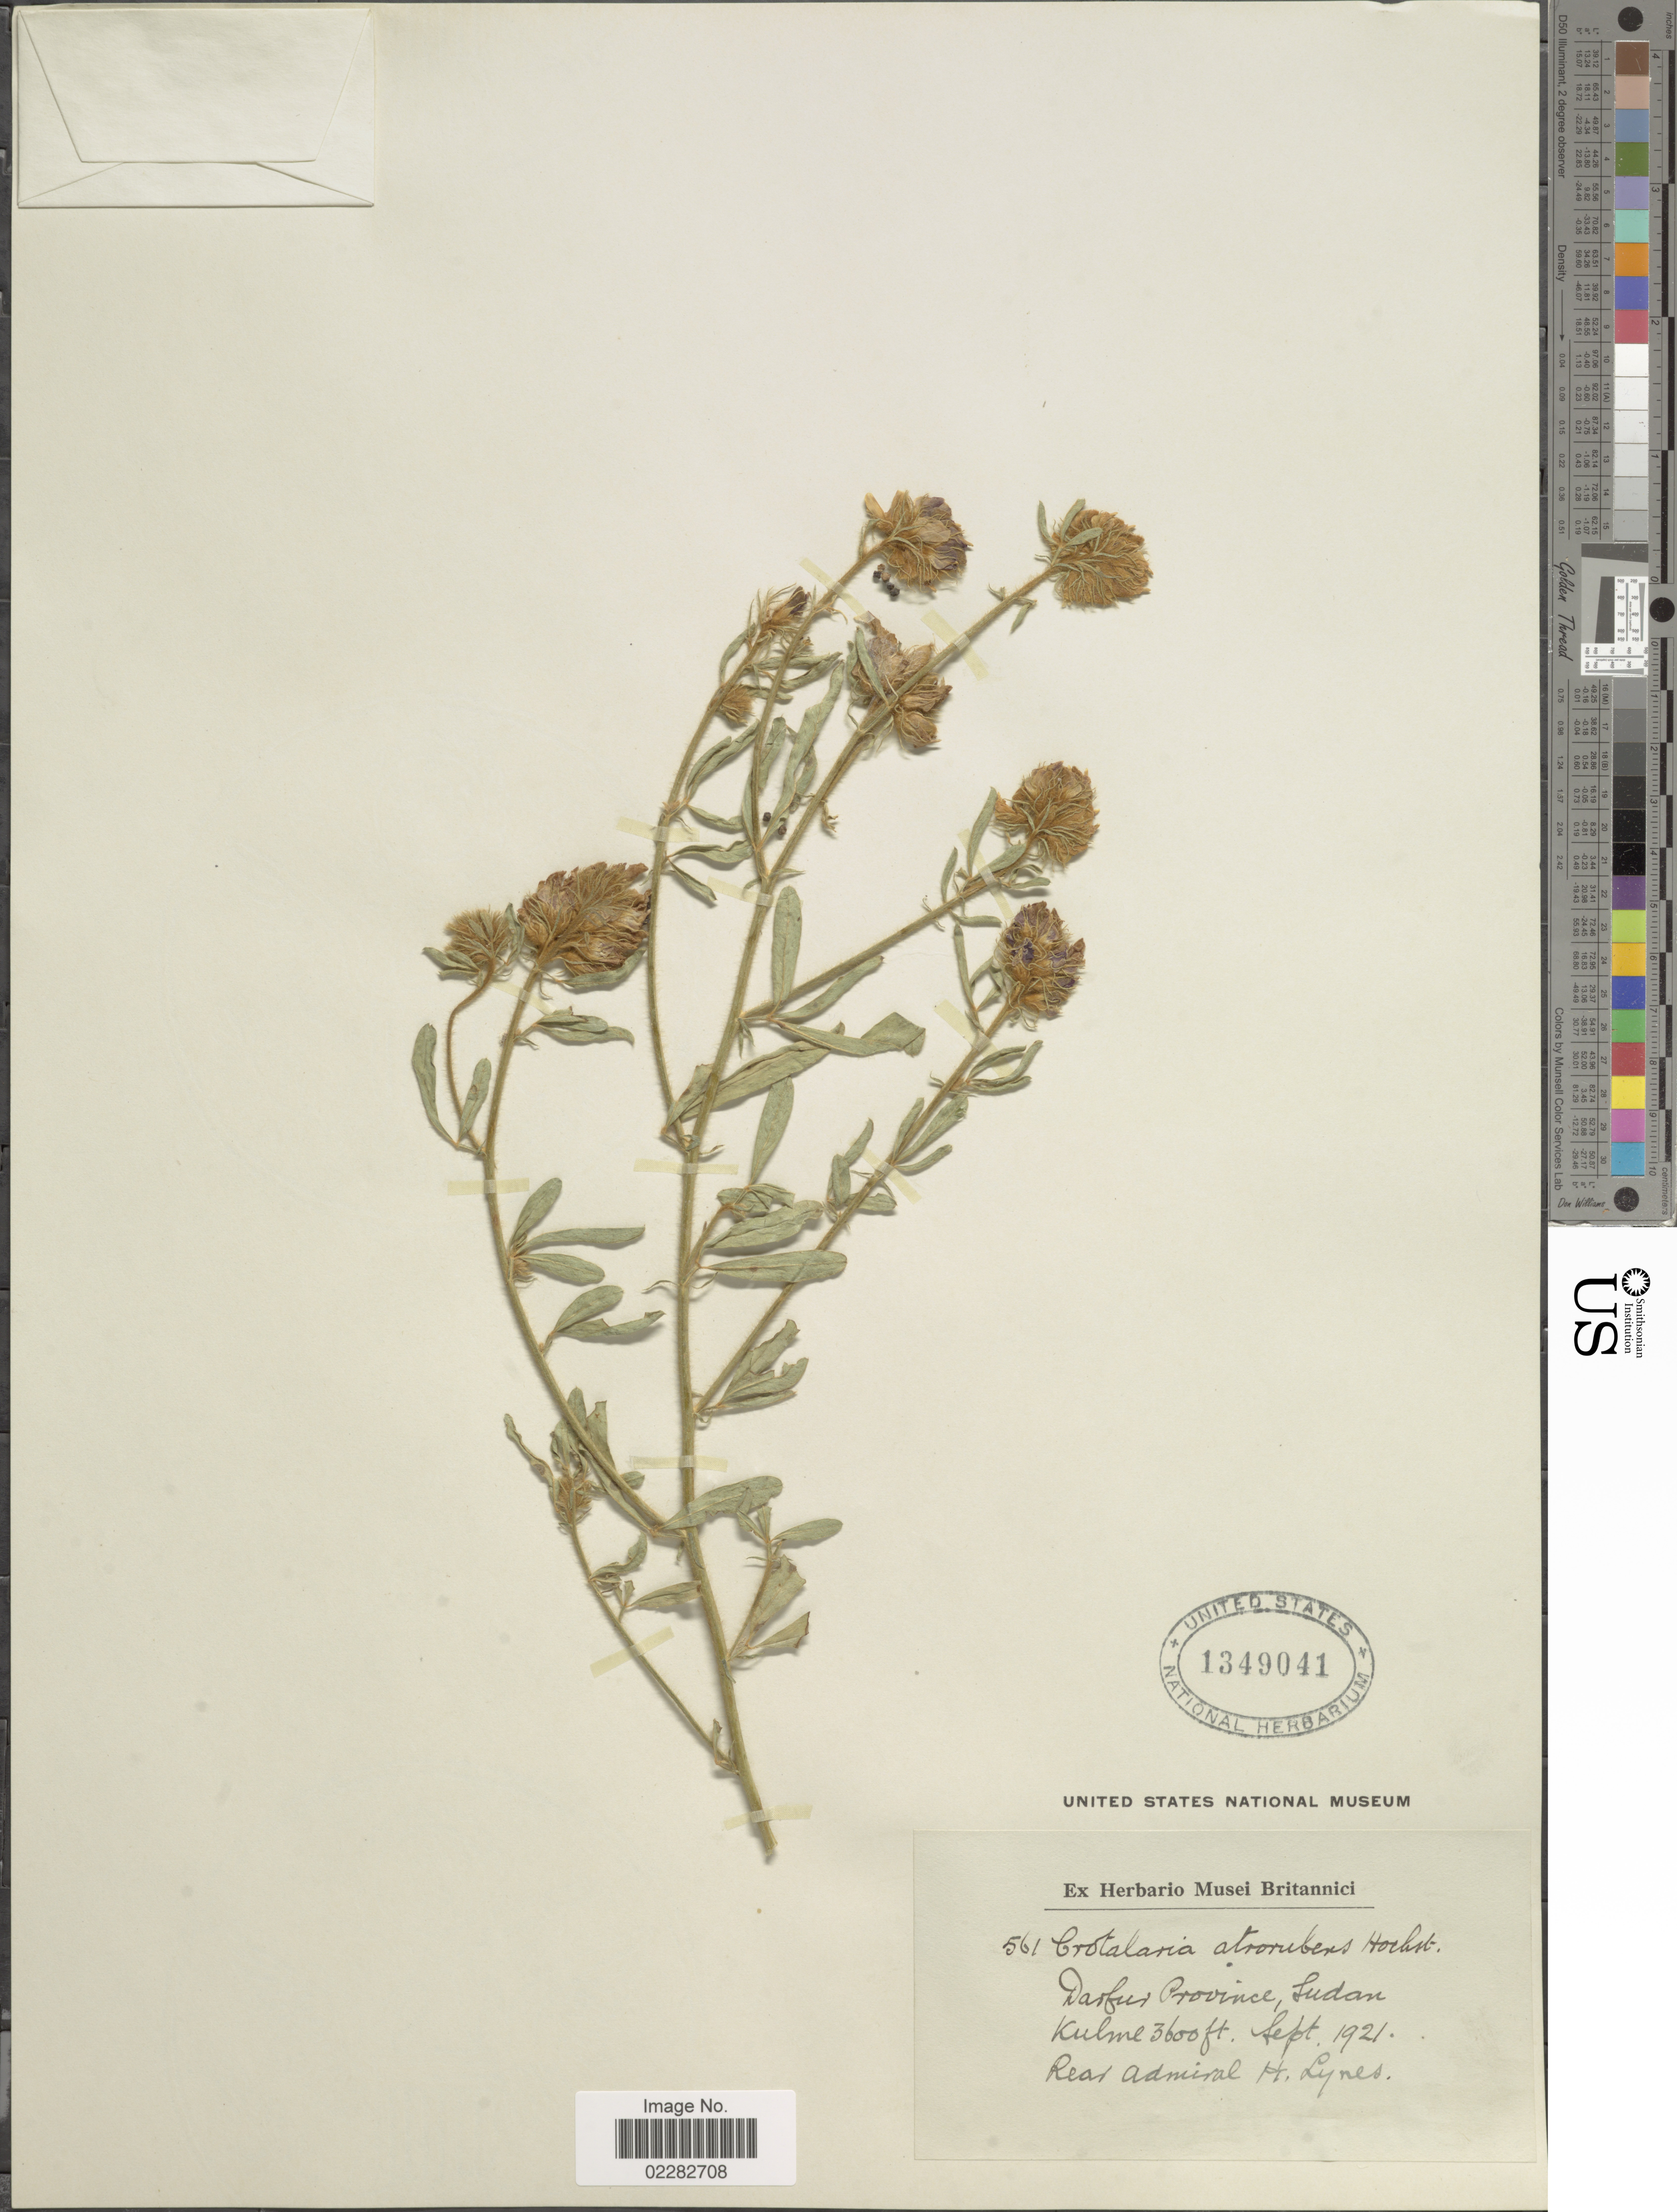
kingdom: Plantae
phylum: Tracheophyta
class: Magnoliopsida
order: Fabales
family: Fabaceae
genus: Crotalaria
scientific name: Crotalaria atrorubens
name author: Hochst. ex Benth.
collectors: H. Lynes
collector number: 561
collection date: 1921-09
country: Sudan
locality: Darfur Province, Kulme.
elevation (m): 1097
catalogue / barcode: US 1349041